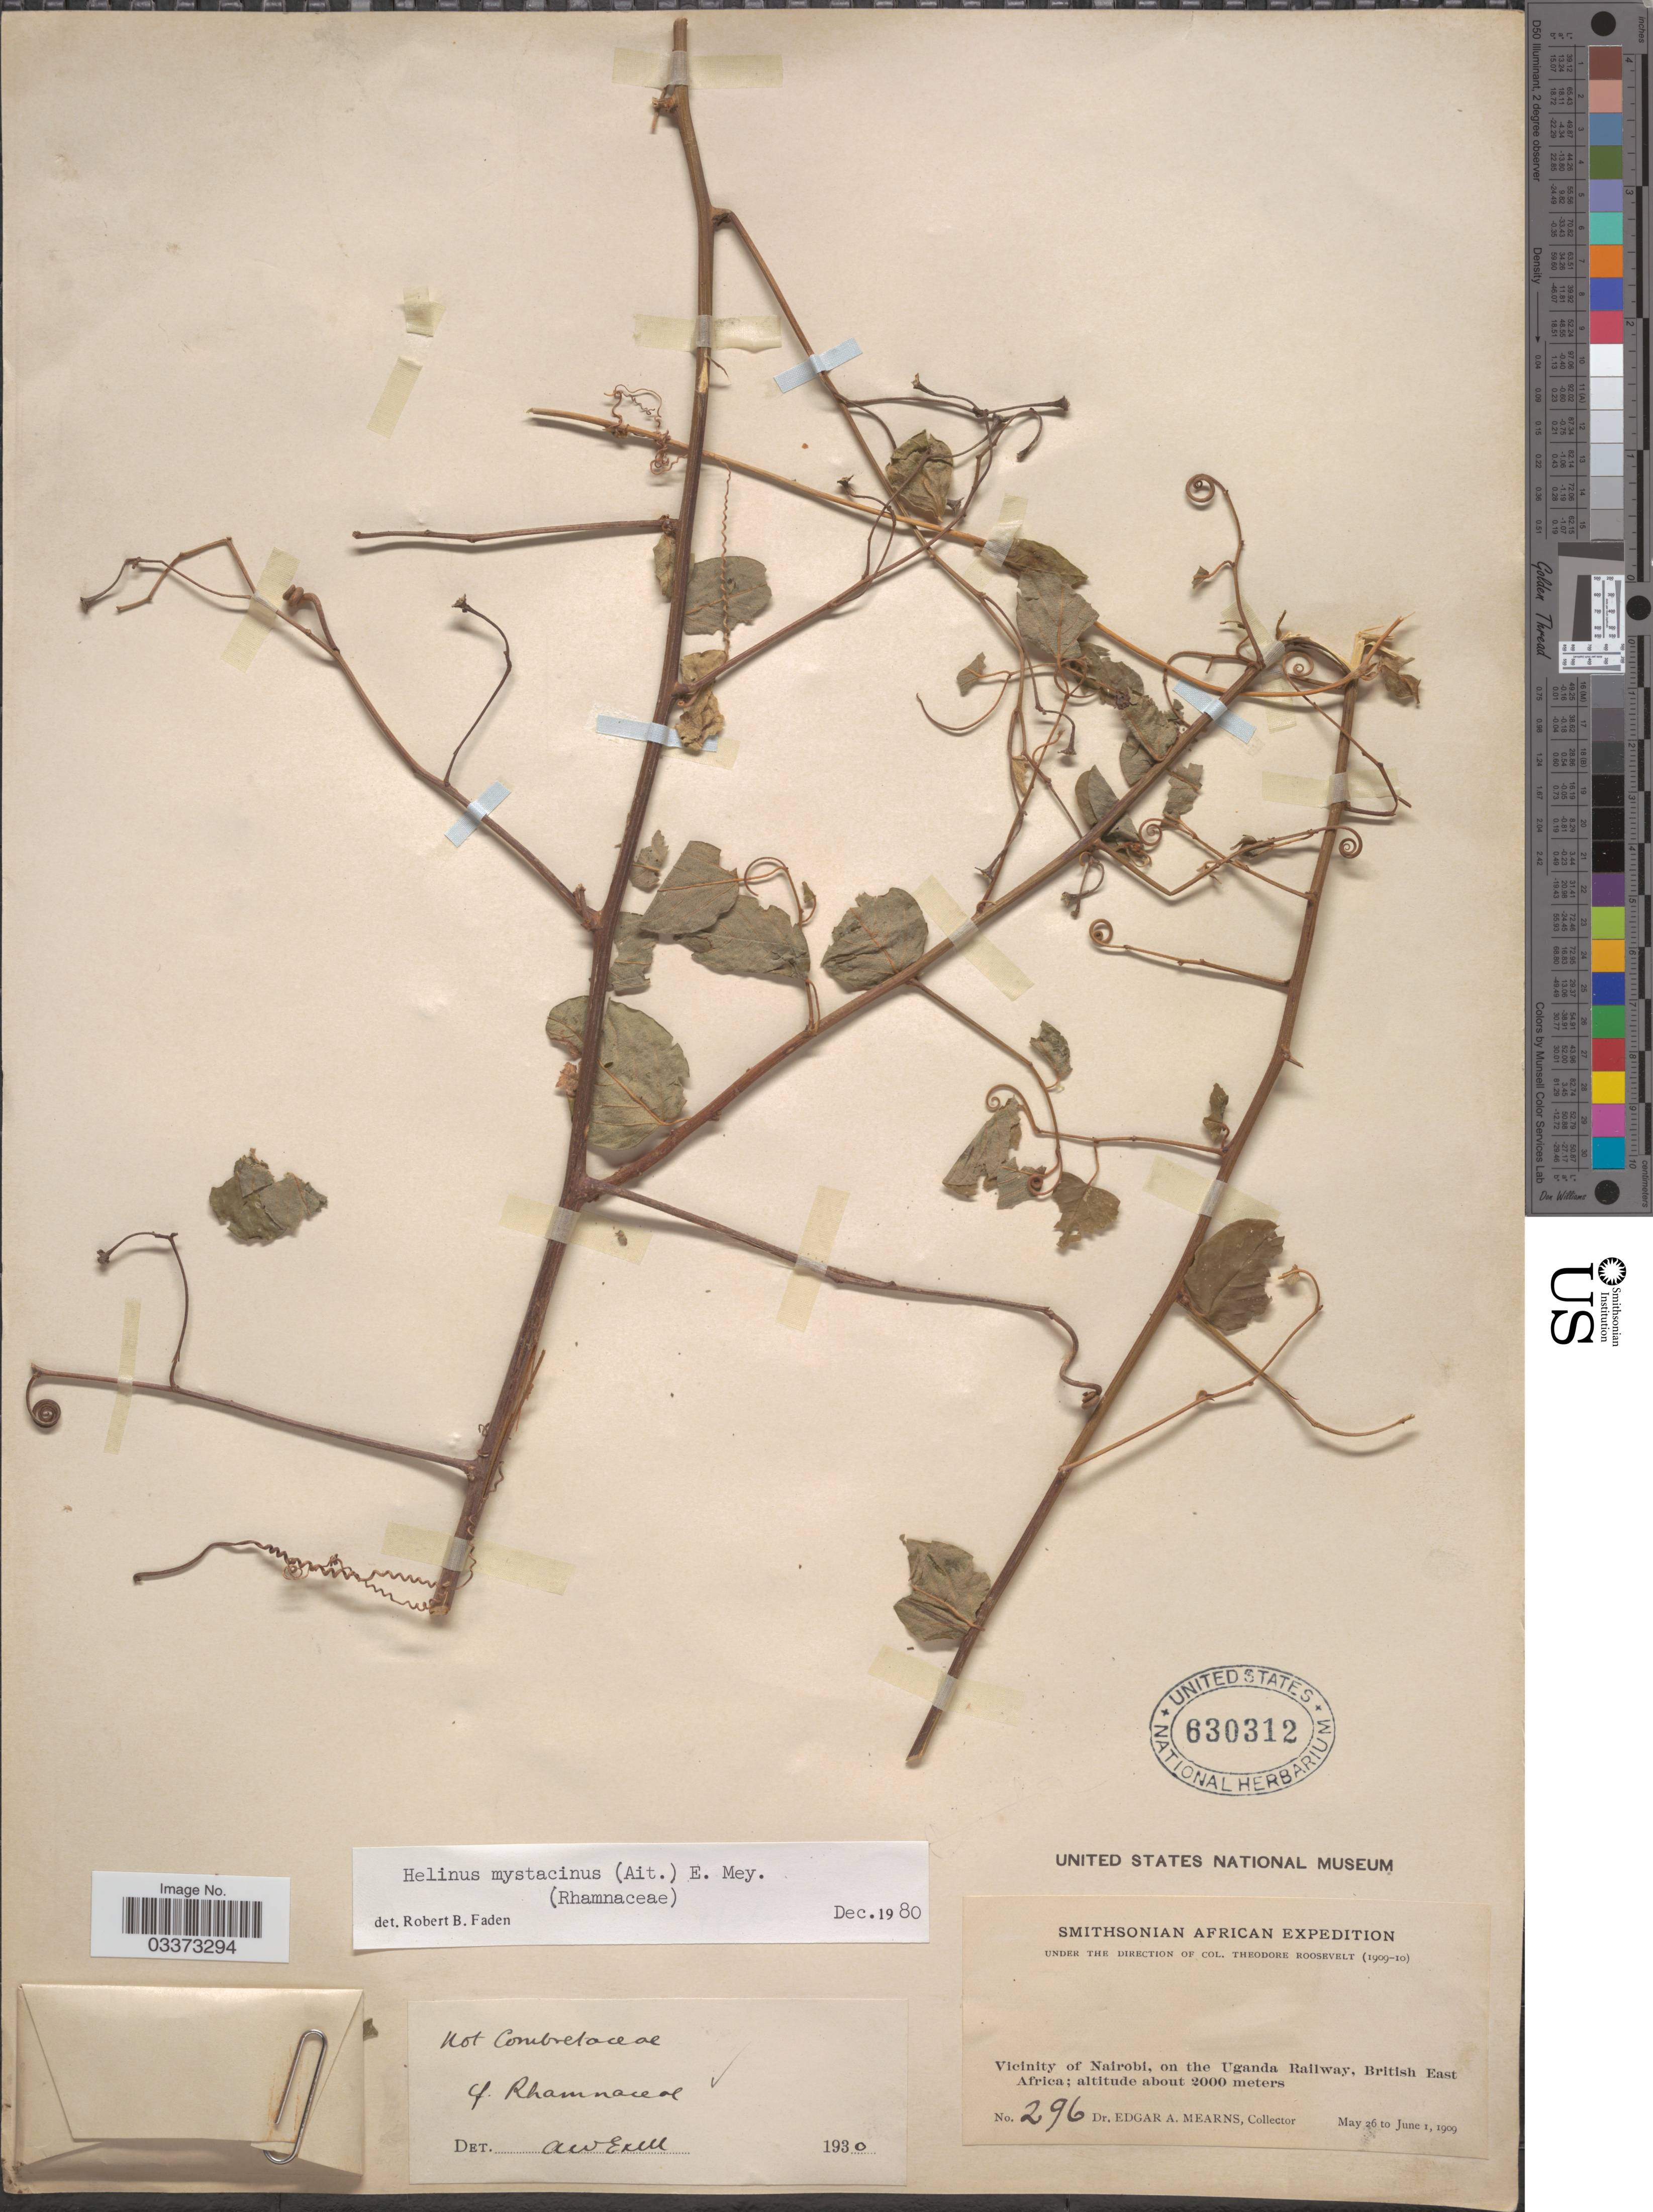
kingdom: Plantae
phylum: Tracheophyta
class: Magnoliopsida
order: Rosales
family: Rhamnaceae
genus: Helinus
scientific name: Helinus mystacinus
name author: (Aiton) E. Mey. ex Steud.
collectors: E. A. Mearns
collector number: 296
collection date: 1909-05-26/1909-06-01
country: Kenya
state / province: Nairobi Area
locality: Vicinity of Nairobi, on the Uganda Railway, British East Africa.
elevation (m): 2000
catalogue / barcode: US 630312